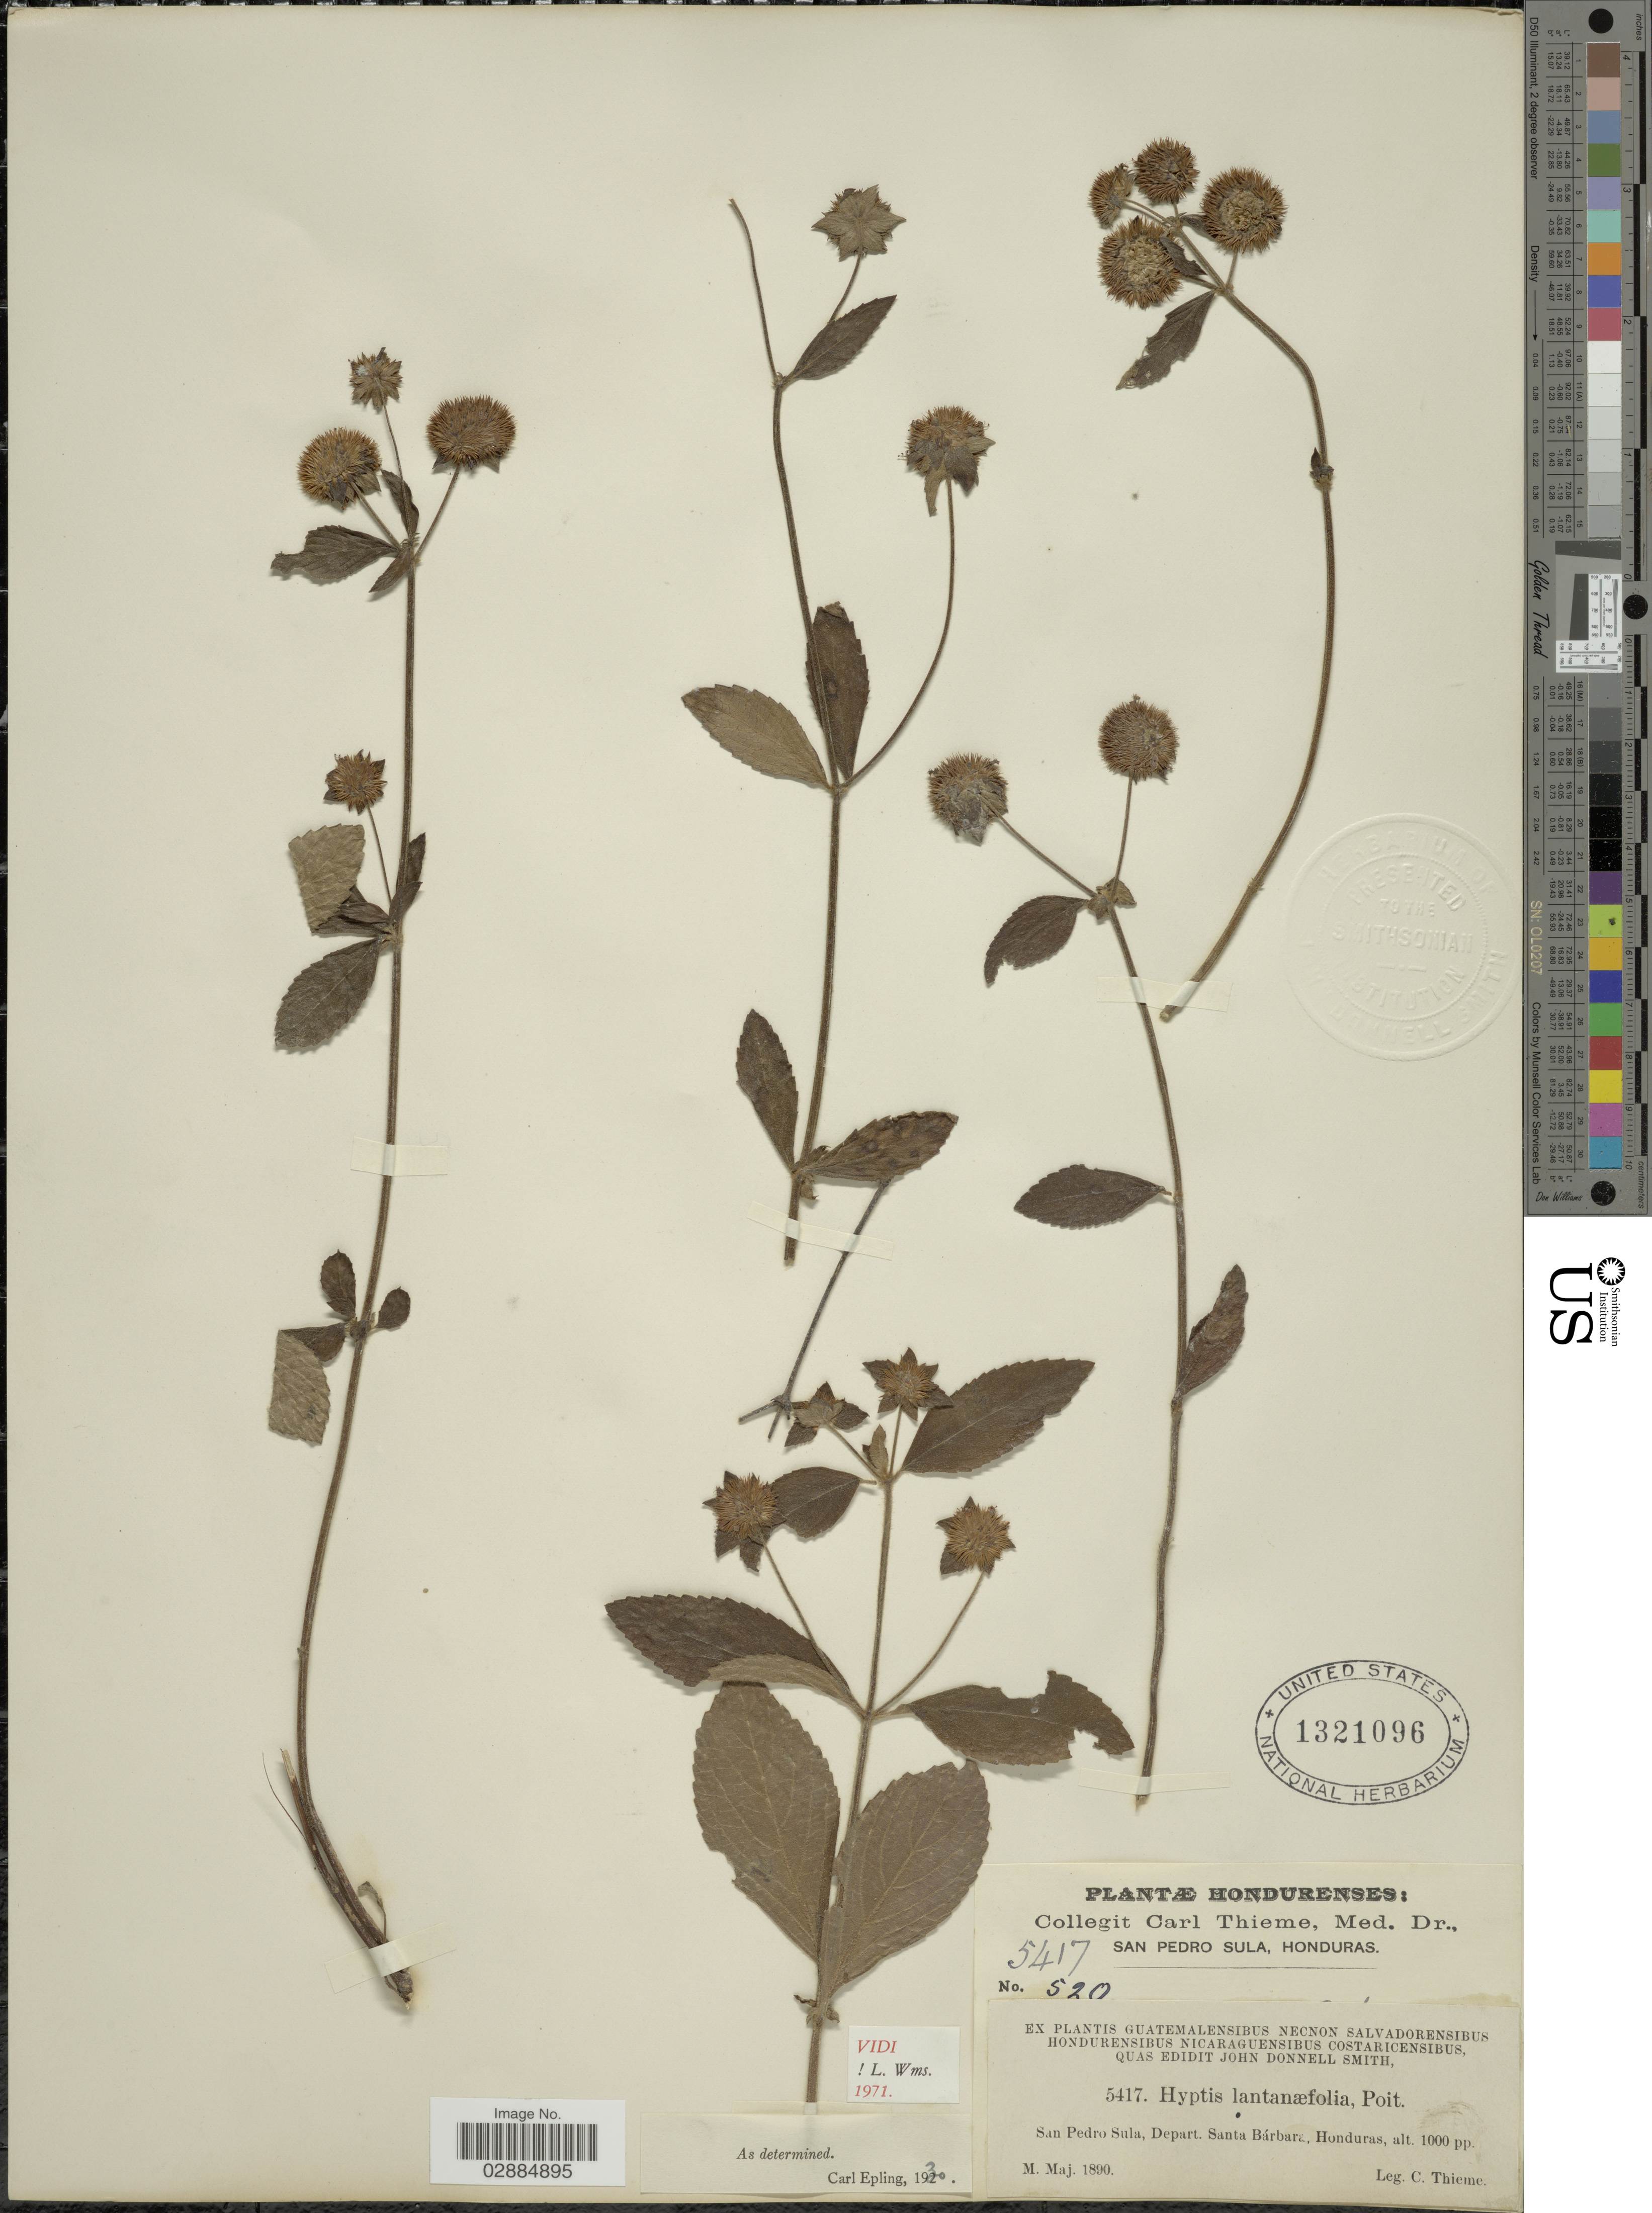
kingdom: Plantae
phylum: Tracheophyta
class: Magnoliopsida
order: Lamiales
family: Lamiaceae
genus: Hyptis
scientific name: Hyptis lantanifolia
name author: Poit.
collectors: C. Thieme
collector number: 5417/520?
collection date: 1890-05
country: Honduras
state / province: Santa Bárbara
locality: San Pedro Sula, Depart. Santa Bárbara.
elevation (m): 305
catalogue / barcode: US 1321096